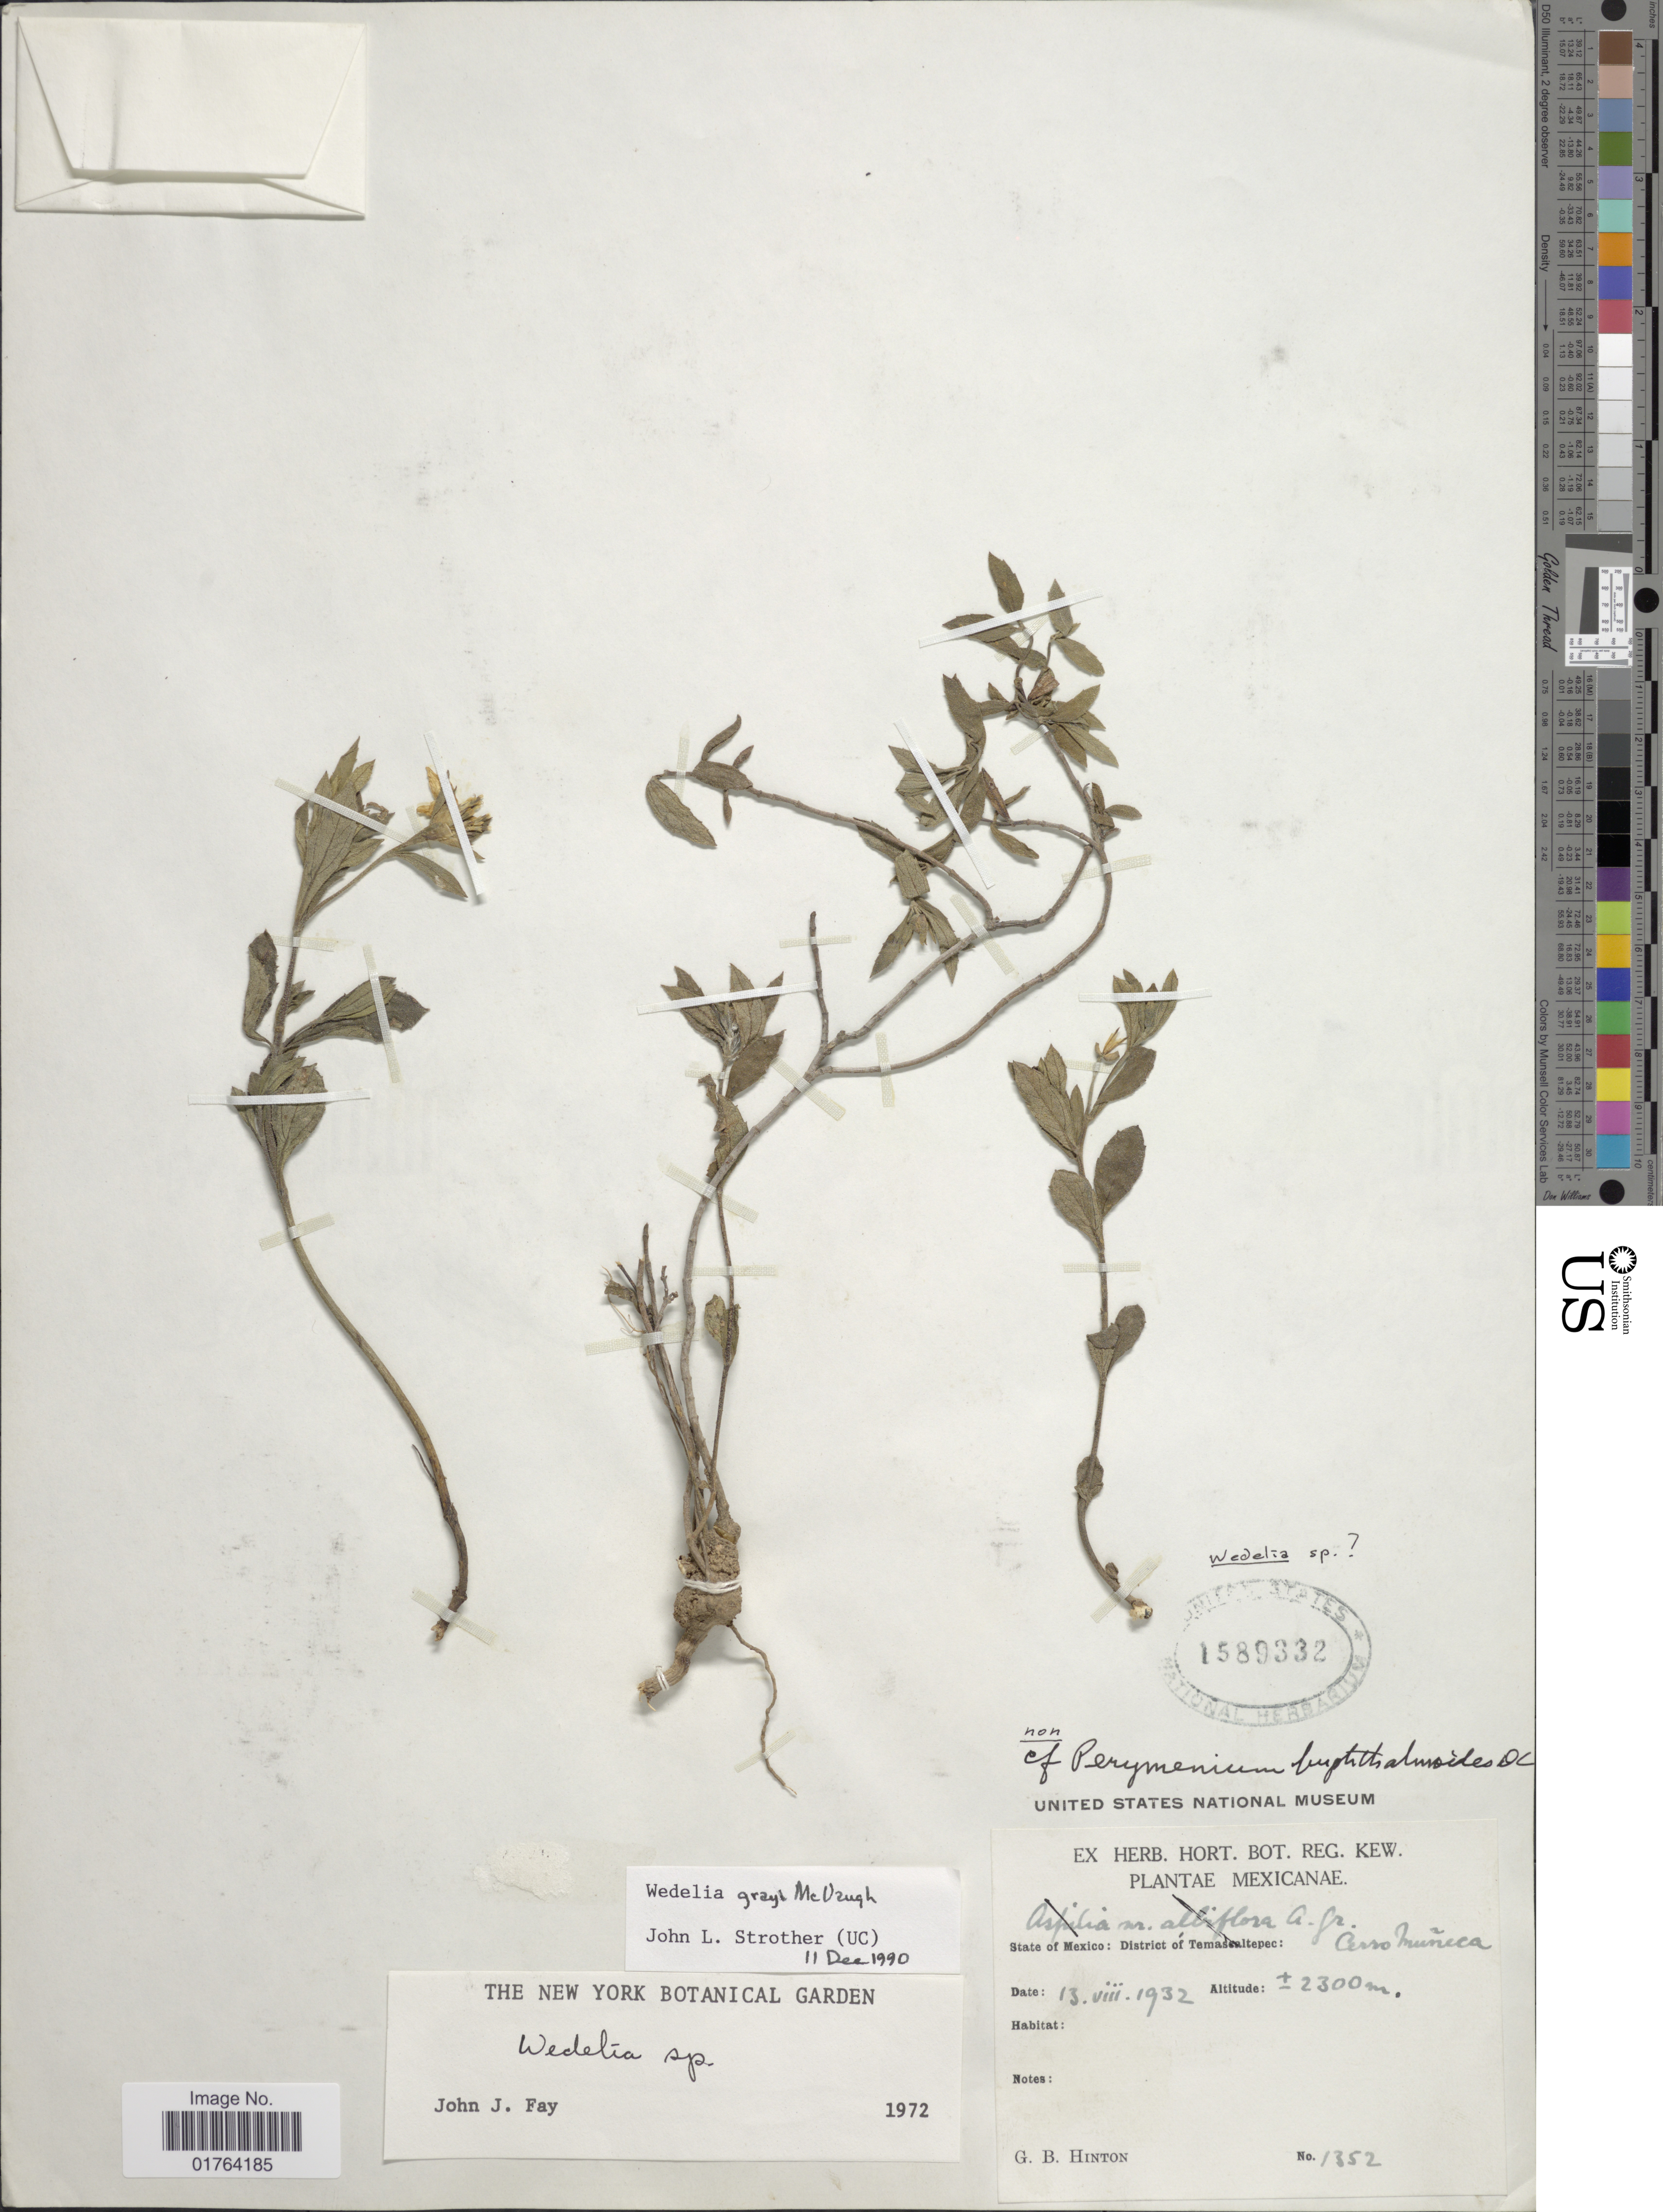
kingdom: Plantae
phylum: Tracheophyta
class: Magnoliopsida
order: Asterales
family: Asteraceae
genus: Wedelia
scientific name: Wedelia grayi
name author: McVaugh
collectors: G. B. Hinton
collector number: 1352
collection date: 1932-08-13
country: Mexico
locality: Cerro Munuca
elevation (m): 2300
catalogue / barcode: US 1589332